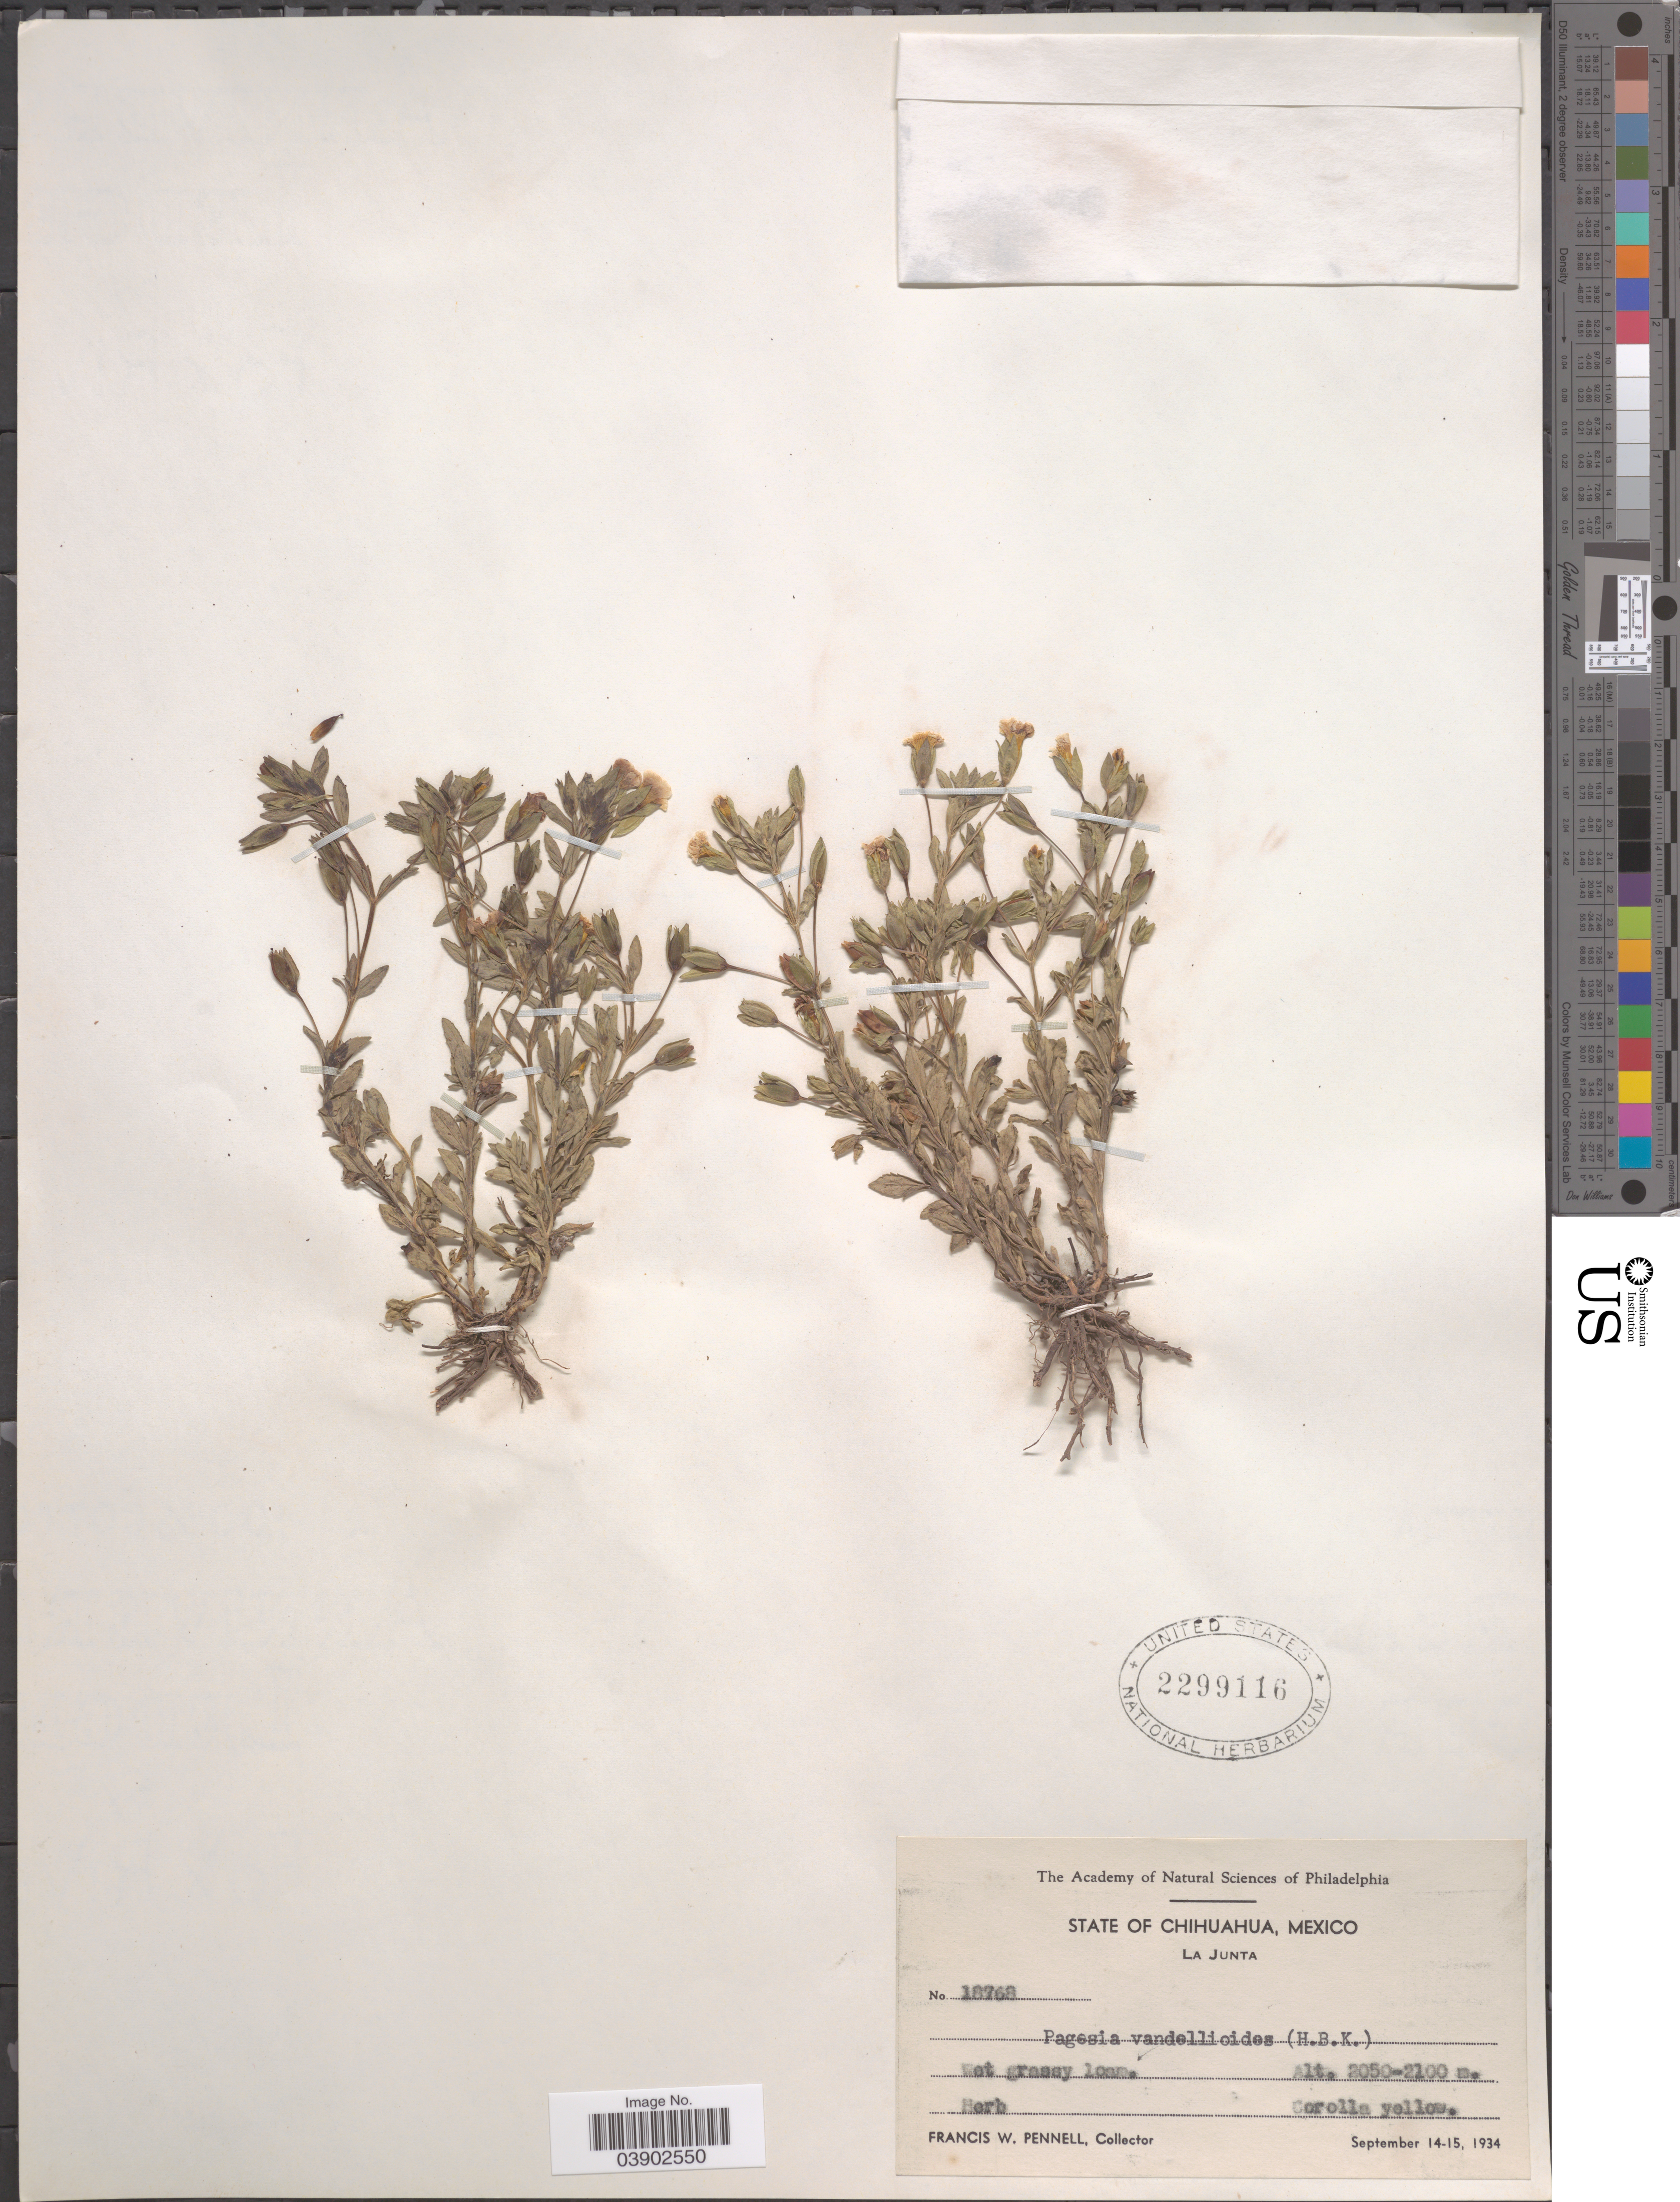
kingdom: Plantae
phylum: Tracheophyta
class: Magnoliopsida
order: Lamiales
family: Plantaginaceae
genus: Mecardonia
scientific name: Mecardonia procumbens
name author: (Mill.) Small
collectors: F. W. Pennell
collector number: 18768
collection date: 1934-09-14/1934-09-15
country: Mexico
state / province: Chihuahua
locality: La Junta.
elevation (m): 2050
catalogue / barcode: US 2299116